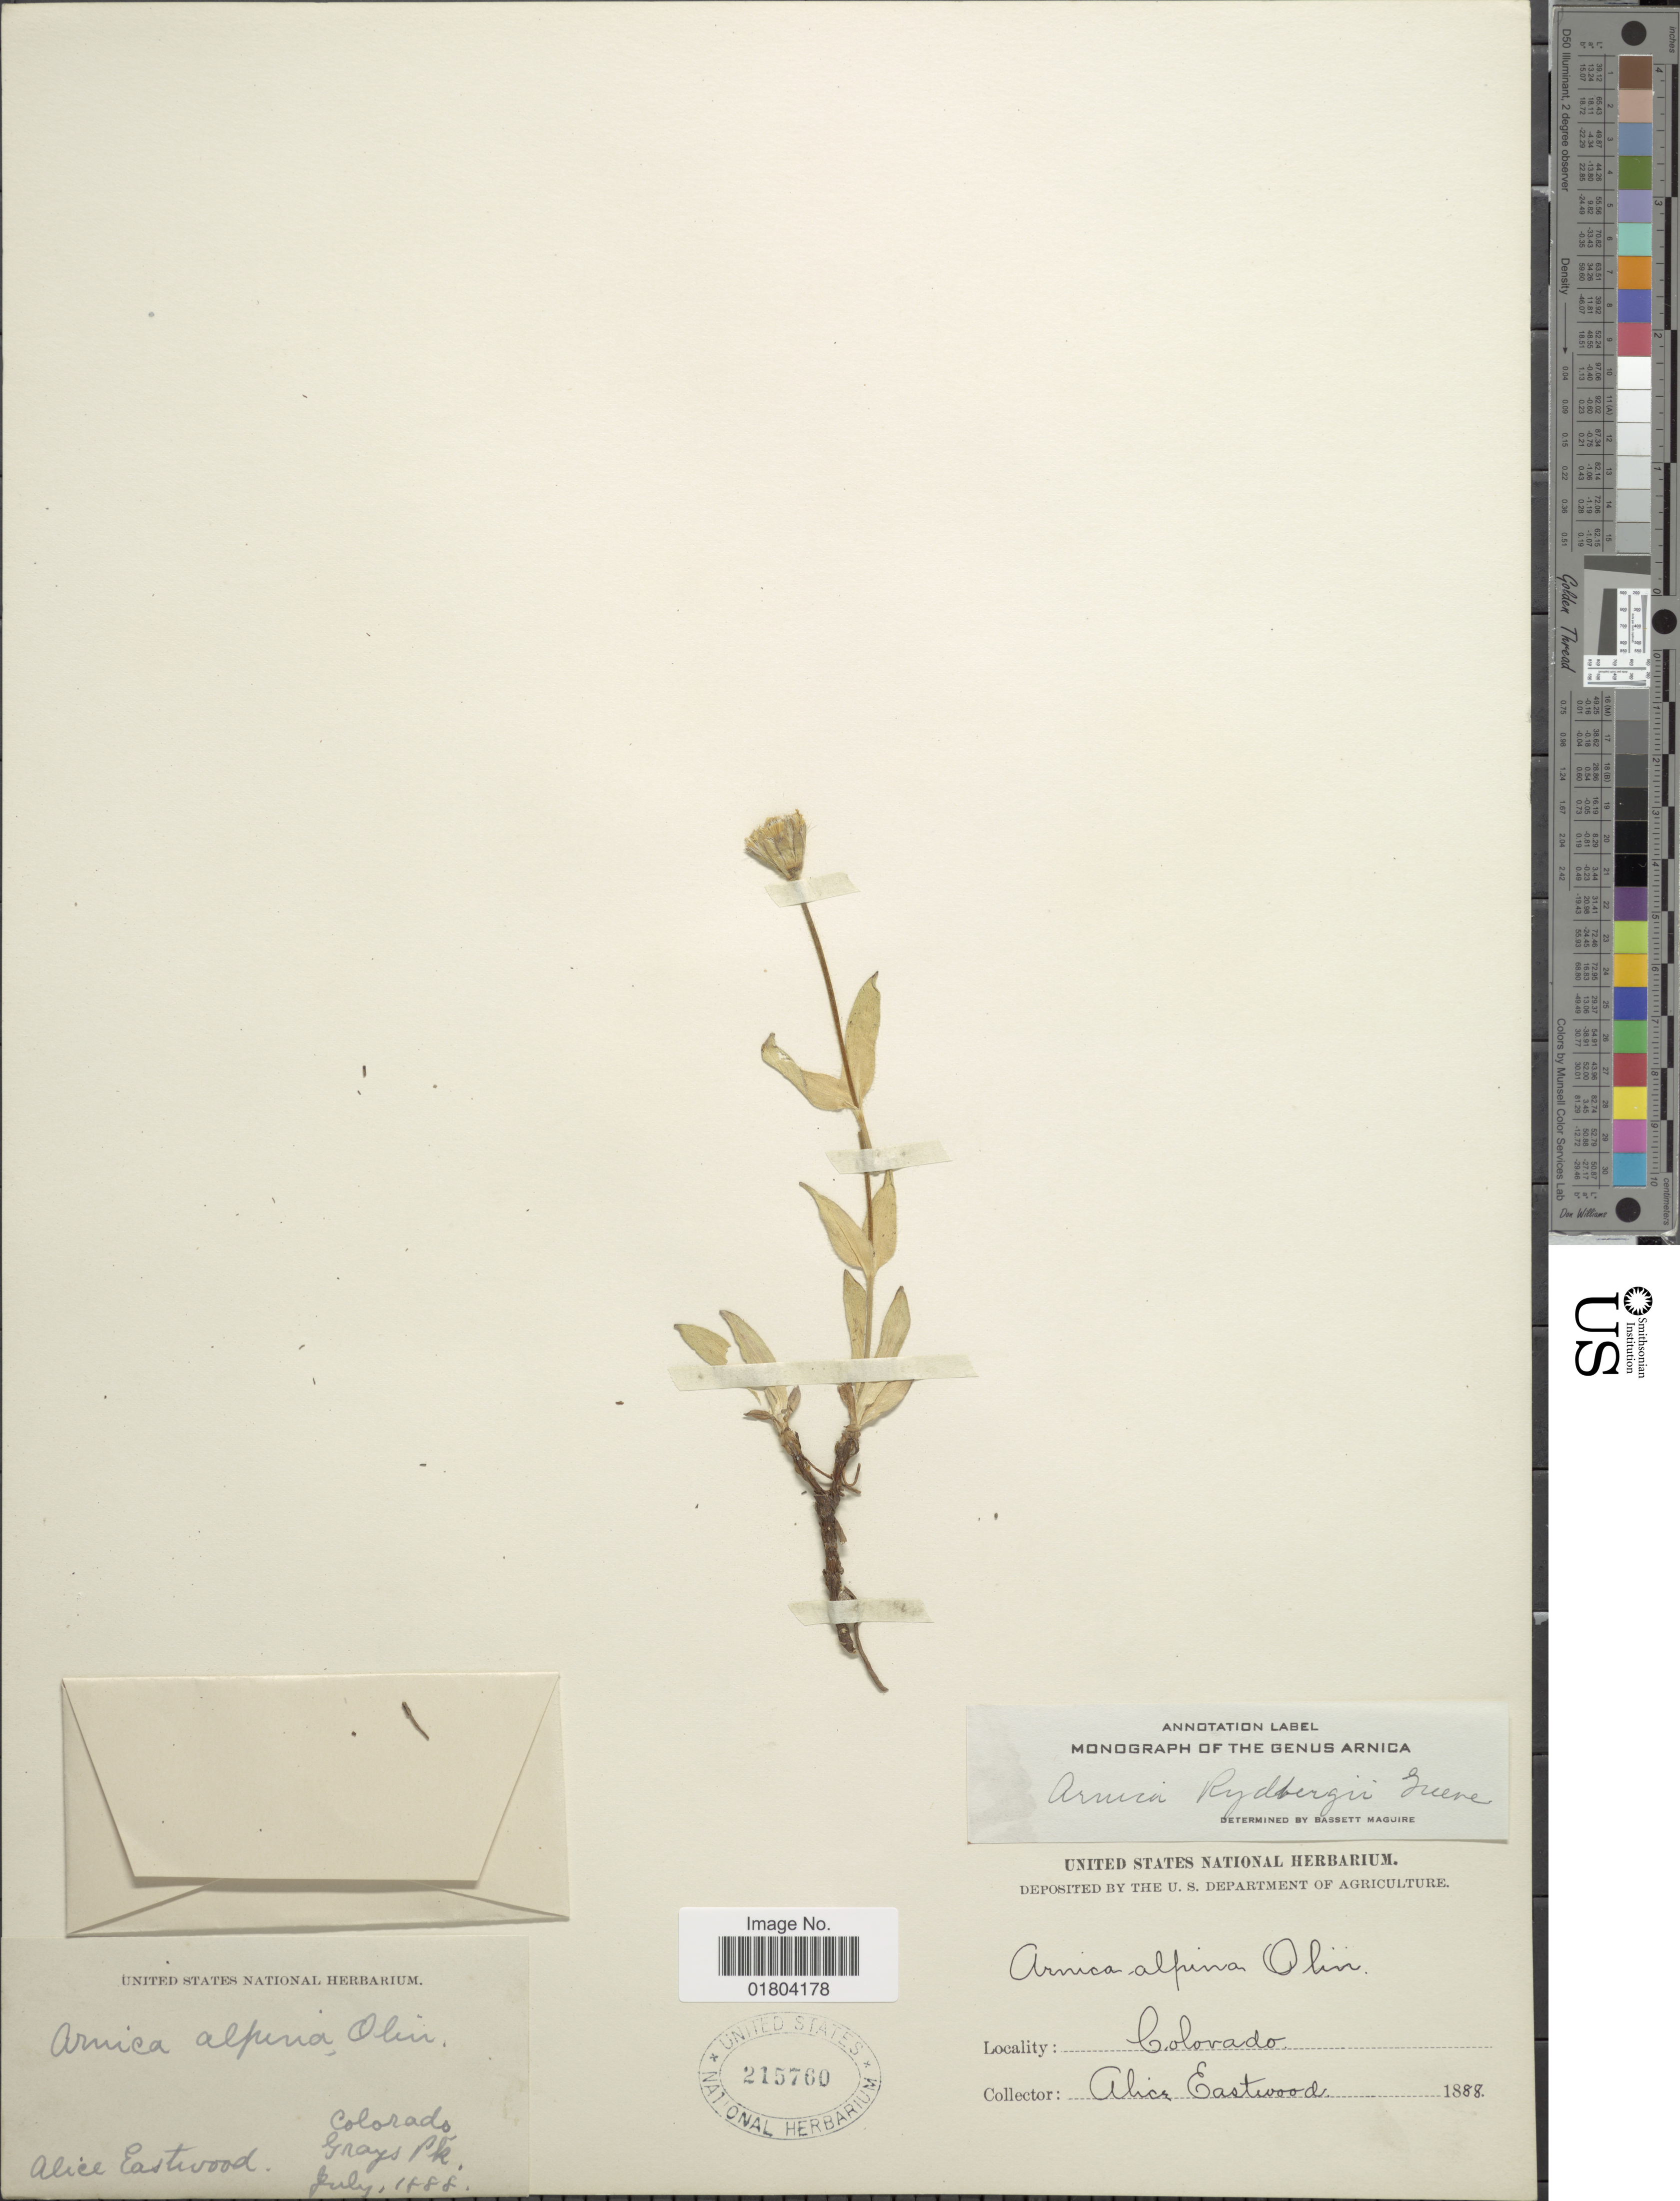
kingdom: Plantae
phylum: Tracheophyta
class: Magnoliopsida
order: Asterales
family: Asteraceae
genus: Arnica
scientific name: Arnica rydbergii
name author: Greene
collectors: A. Eastwood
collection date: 1888-07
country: United States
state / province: Colorado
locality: Grays Pk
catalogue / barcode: US 215760